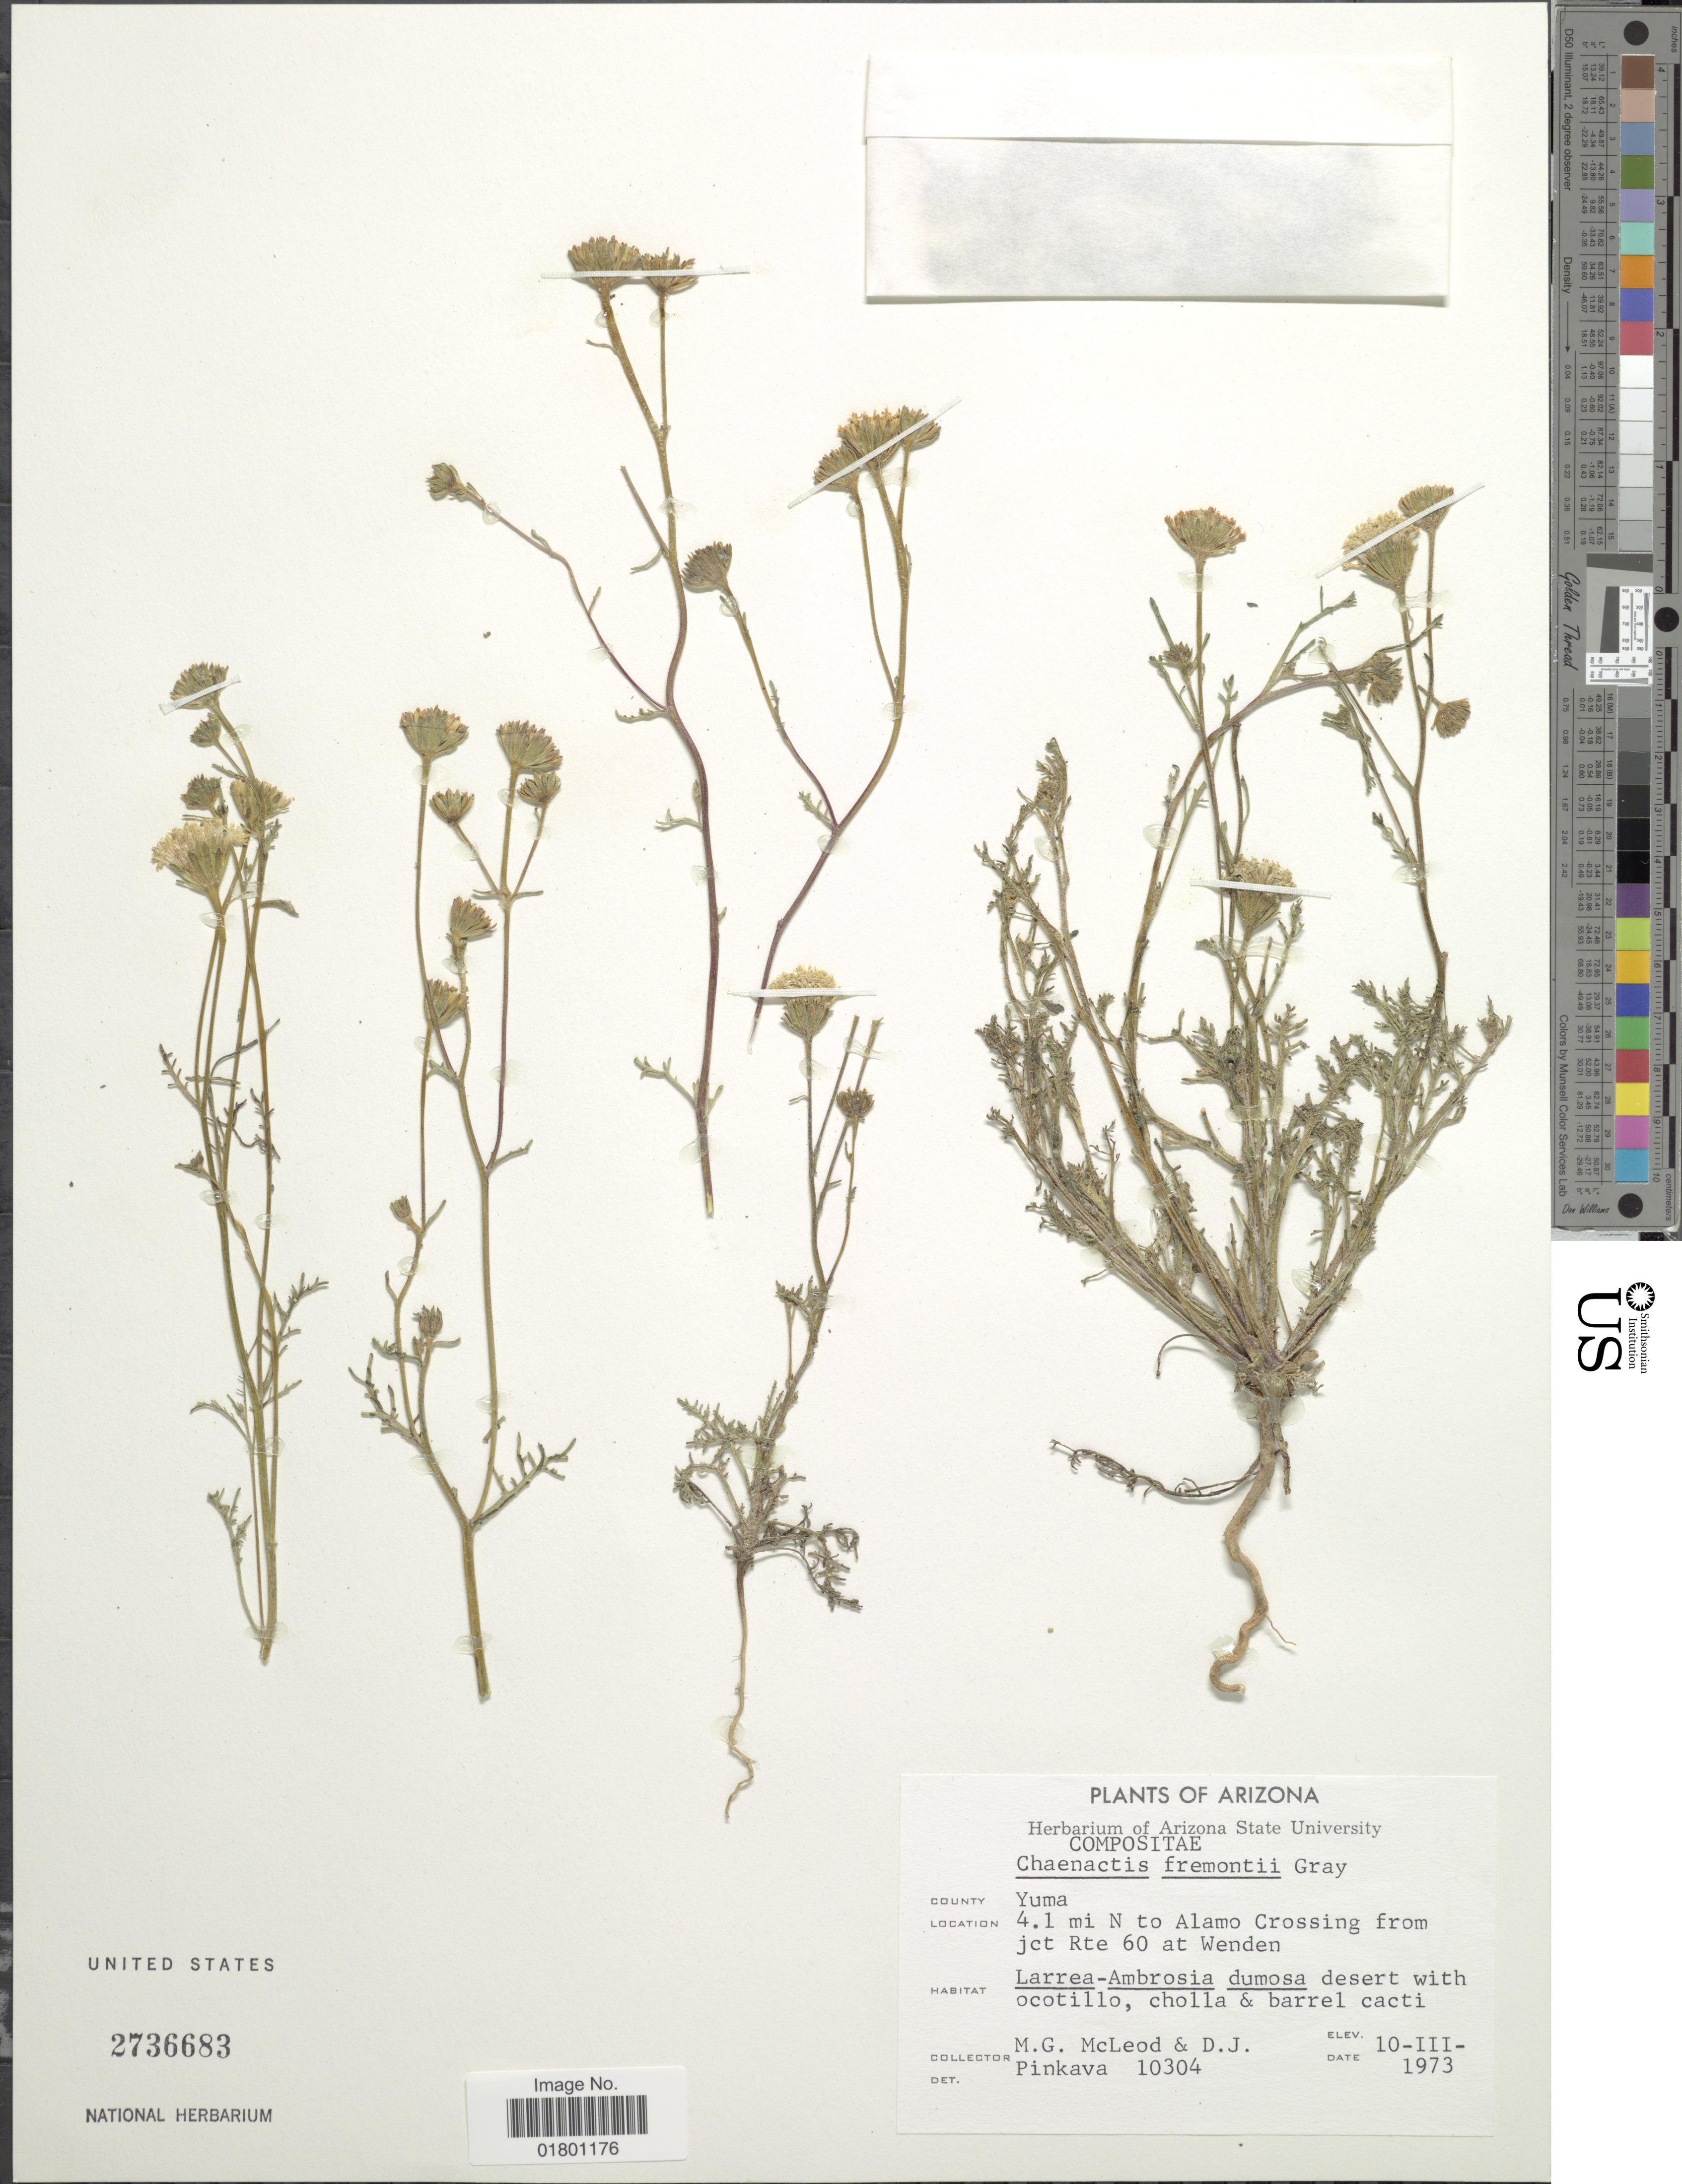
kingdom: Plantae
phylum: Tracheophyta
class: Magnoliopsida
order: Asterales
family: Asteraceae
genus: Chaenactis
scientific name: Chaenactis fremontii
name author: A. Gray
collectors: M. McLeod & D. J. Pinkava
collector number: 10304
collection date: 1973-03-10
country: United States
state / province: Arizona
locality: County Yuma, 4.1 mi N to Alamo Crossing from jct Rte 60 at Wenden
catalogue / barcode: US 2736683